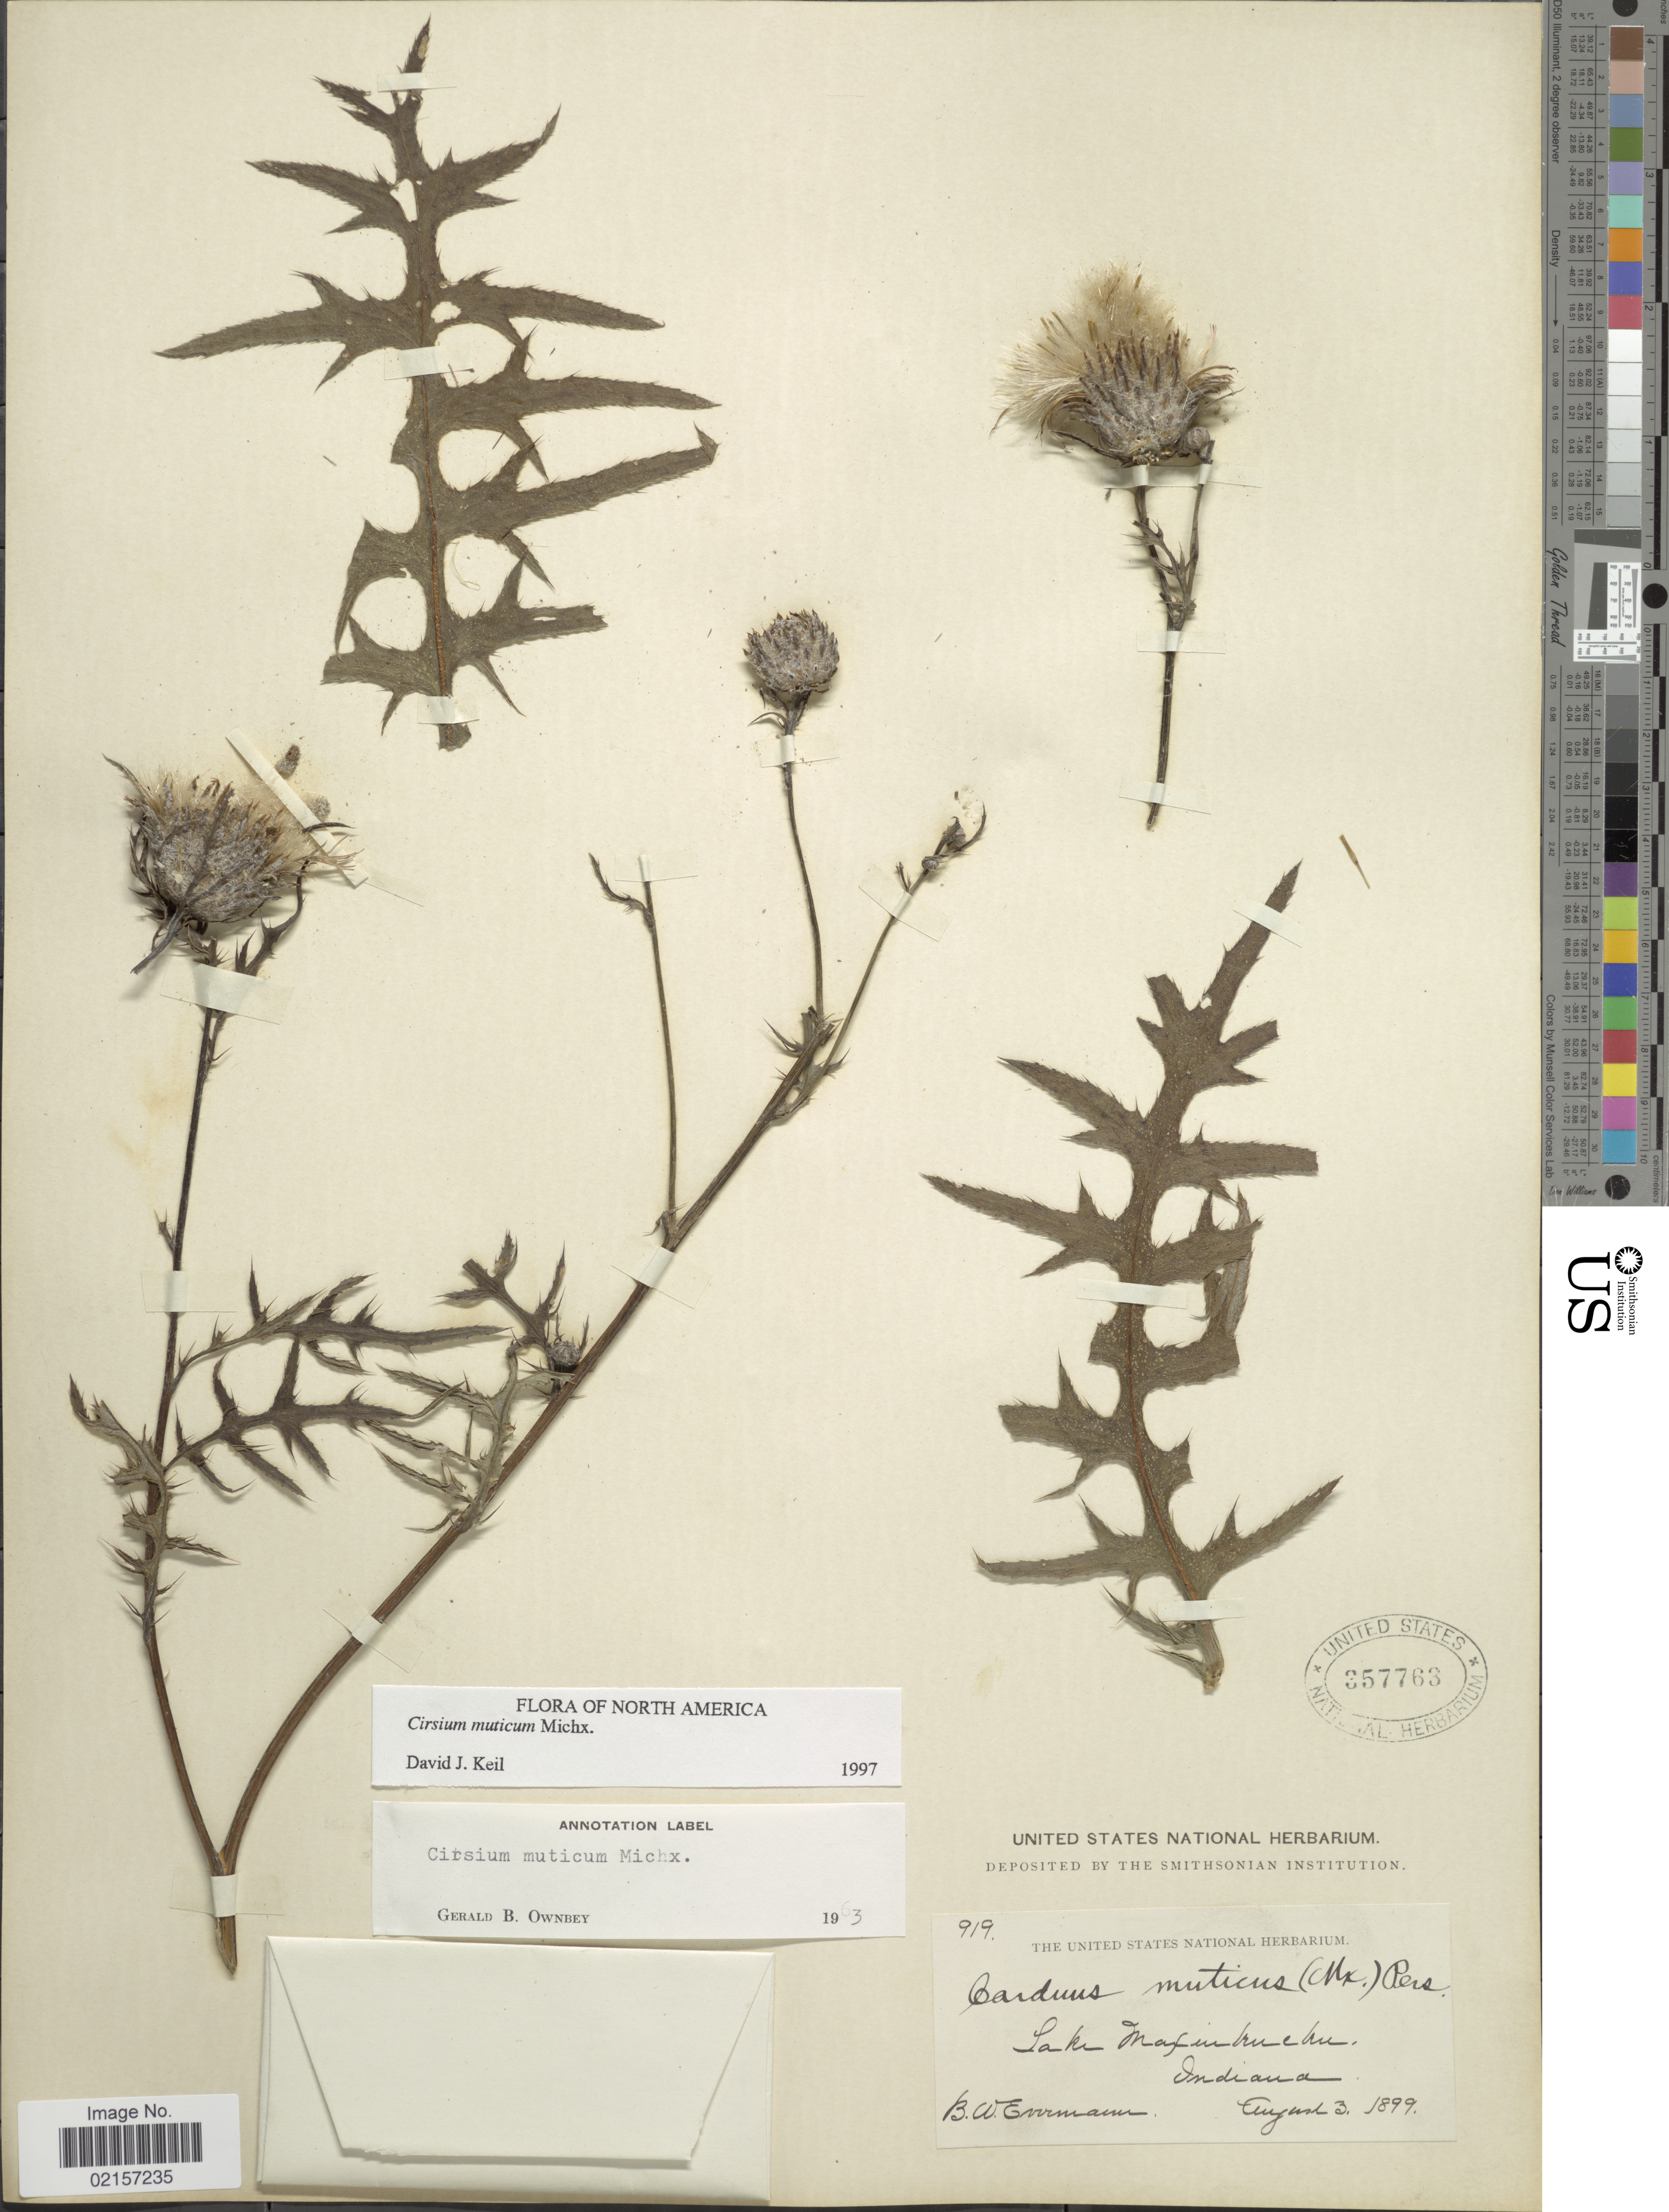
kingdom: Plantae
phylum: Tracheophyta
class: Magnoliopsida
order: Asterales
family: Asteraceae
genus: Cirsium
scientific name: Cirsium muticum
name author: Michx.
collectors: B. W. Evermann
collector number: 919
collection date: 1899-08-03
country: United States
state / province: Indiana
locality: Lake Maxinkuckee, Indiana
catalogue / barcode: US 357763